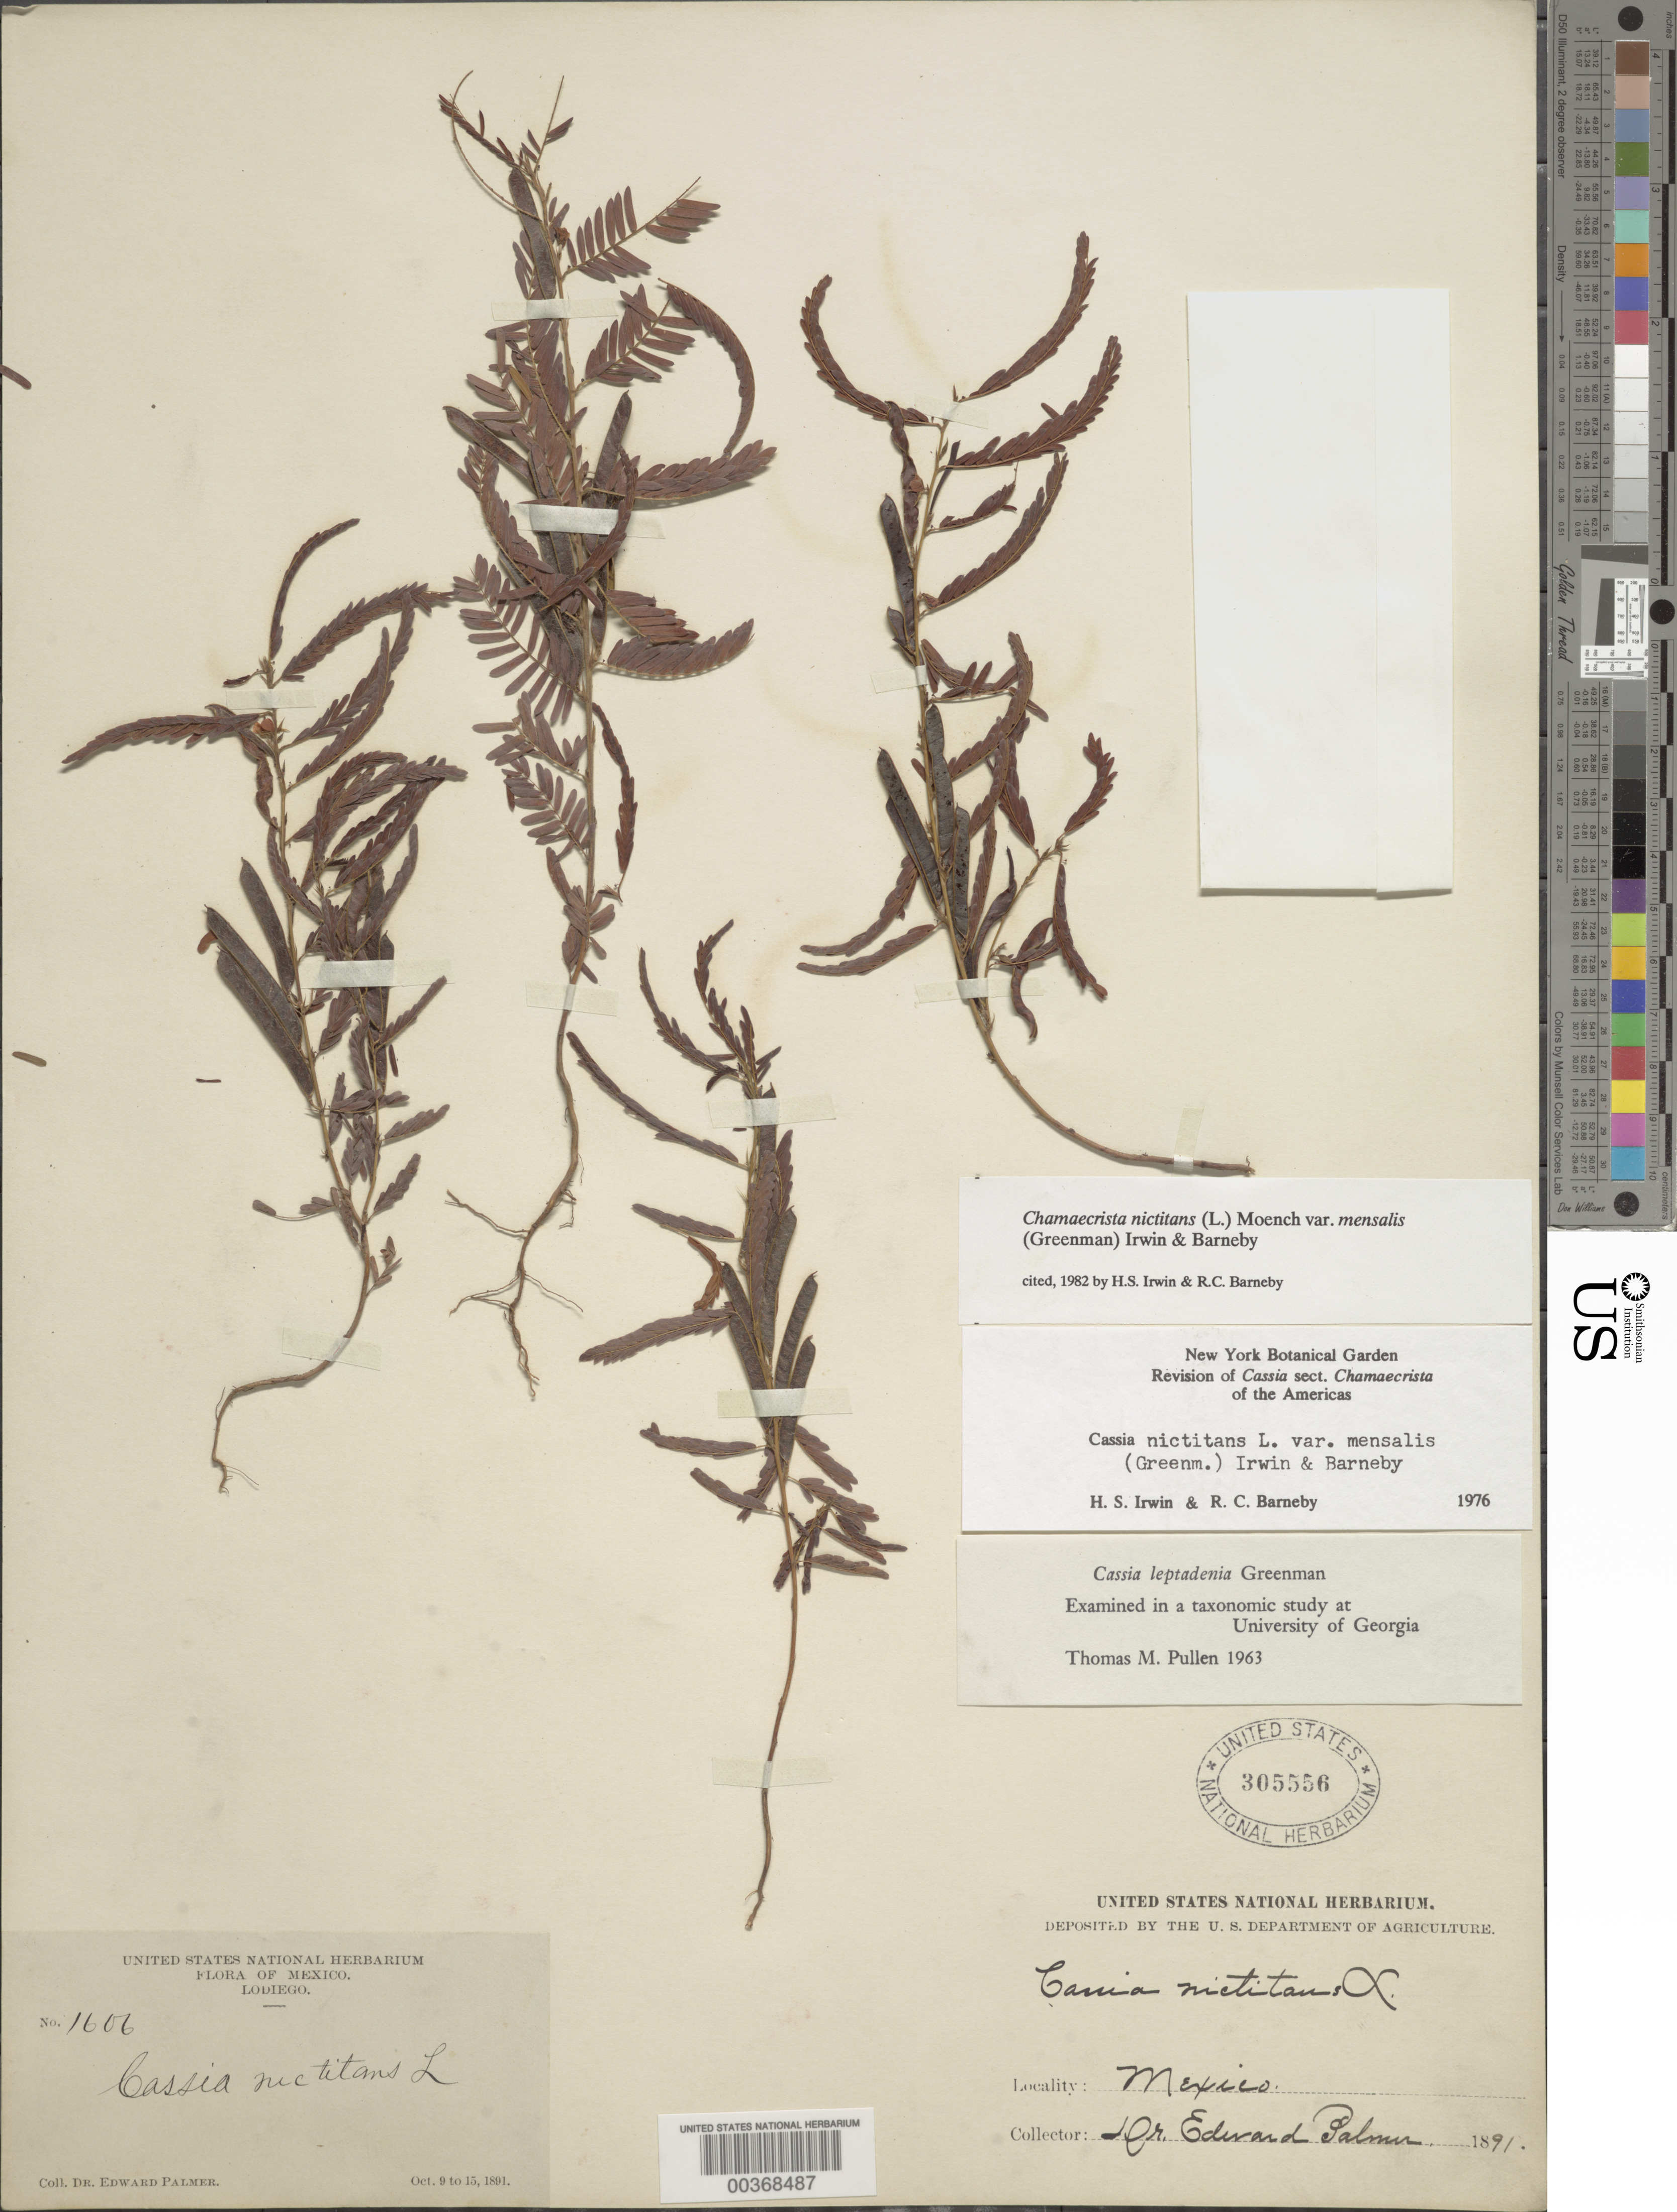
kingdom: Plantae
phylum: Tracheophyta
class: Magnoliopsida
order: Fabales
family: Fabaceae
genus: Chamaecrista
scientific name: Chamaecrista nictitans var. mensalis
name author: (Greenm.) H.S. Irwin & Barneby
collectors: E. Palmer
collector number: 1606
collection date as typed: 09 Oct 1891 to 15 Oct 1891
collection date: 1891-10-09/1891-10-15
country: Mexico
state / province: Sinaloa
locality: Lodiego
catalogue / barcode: US 305556